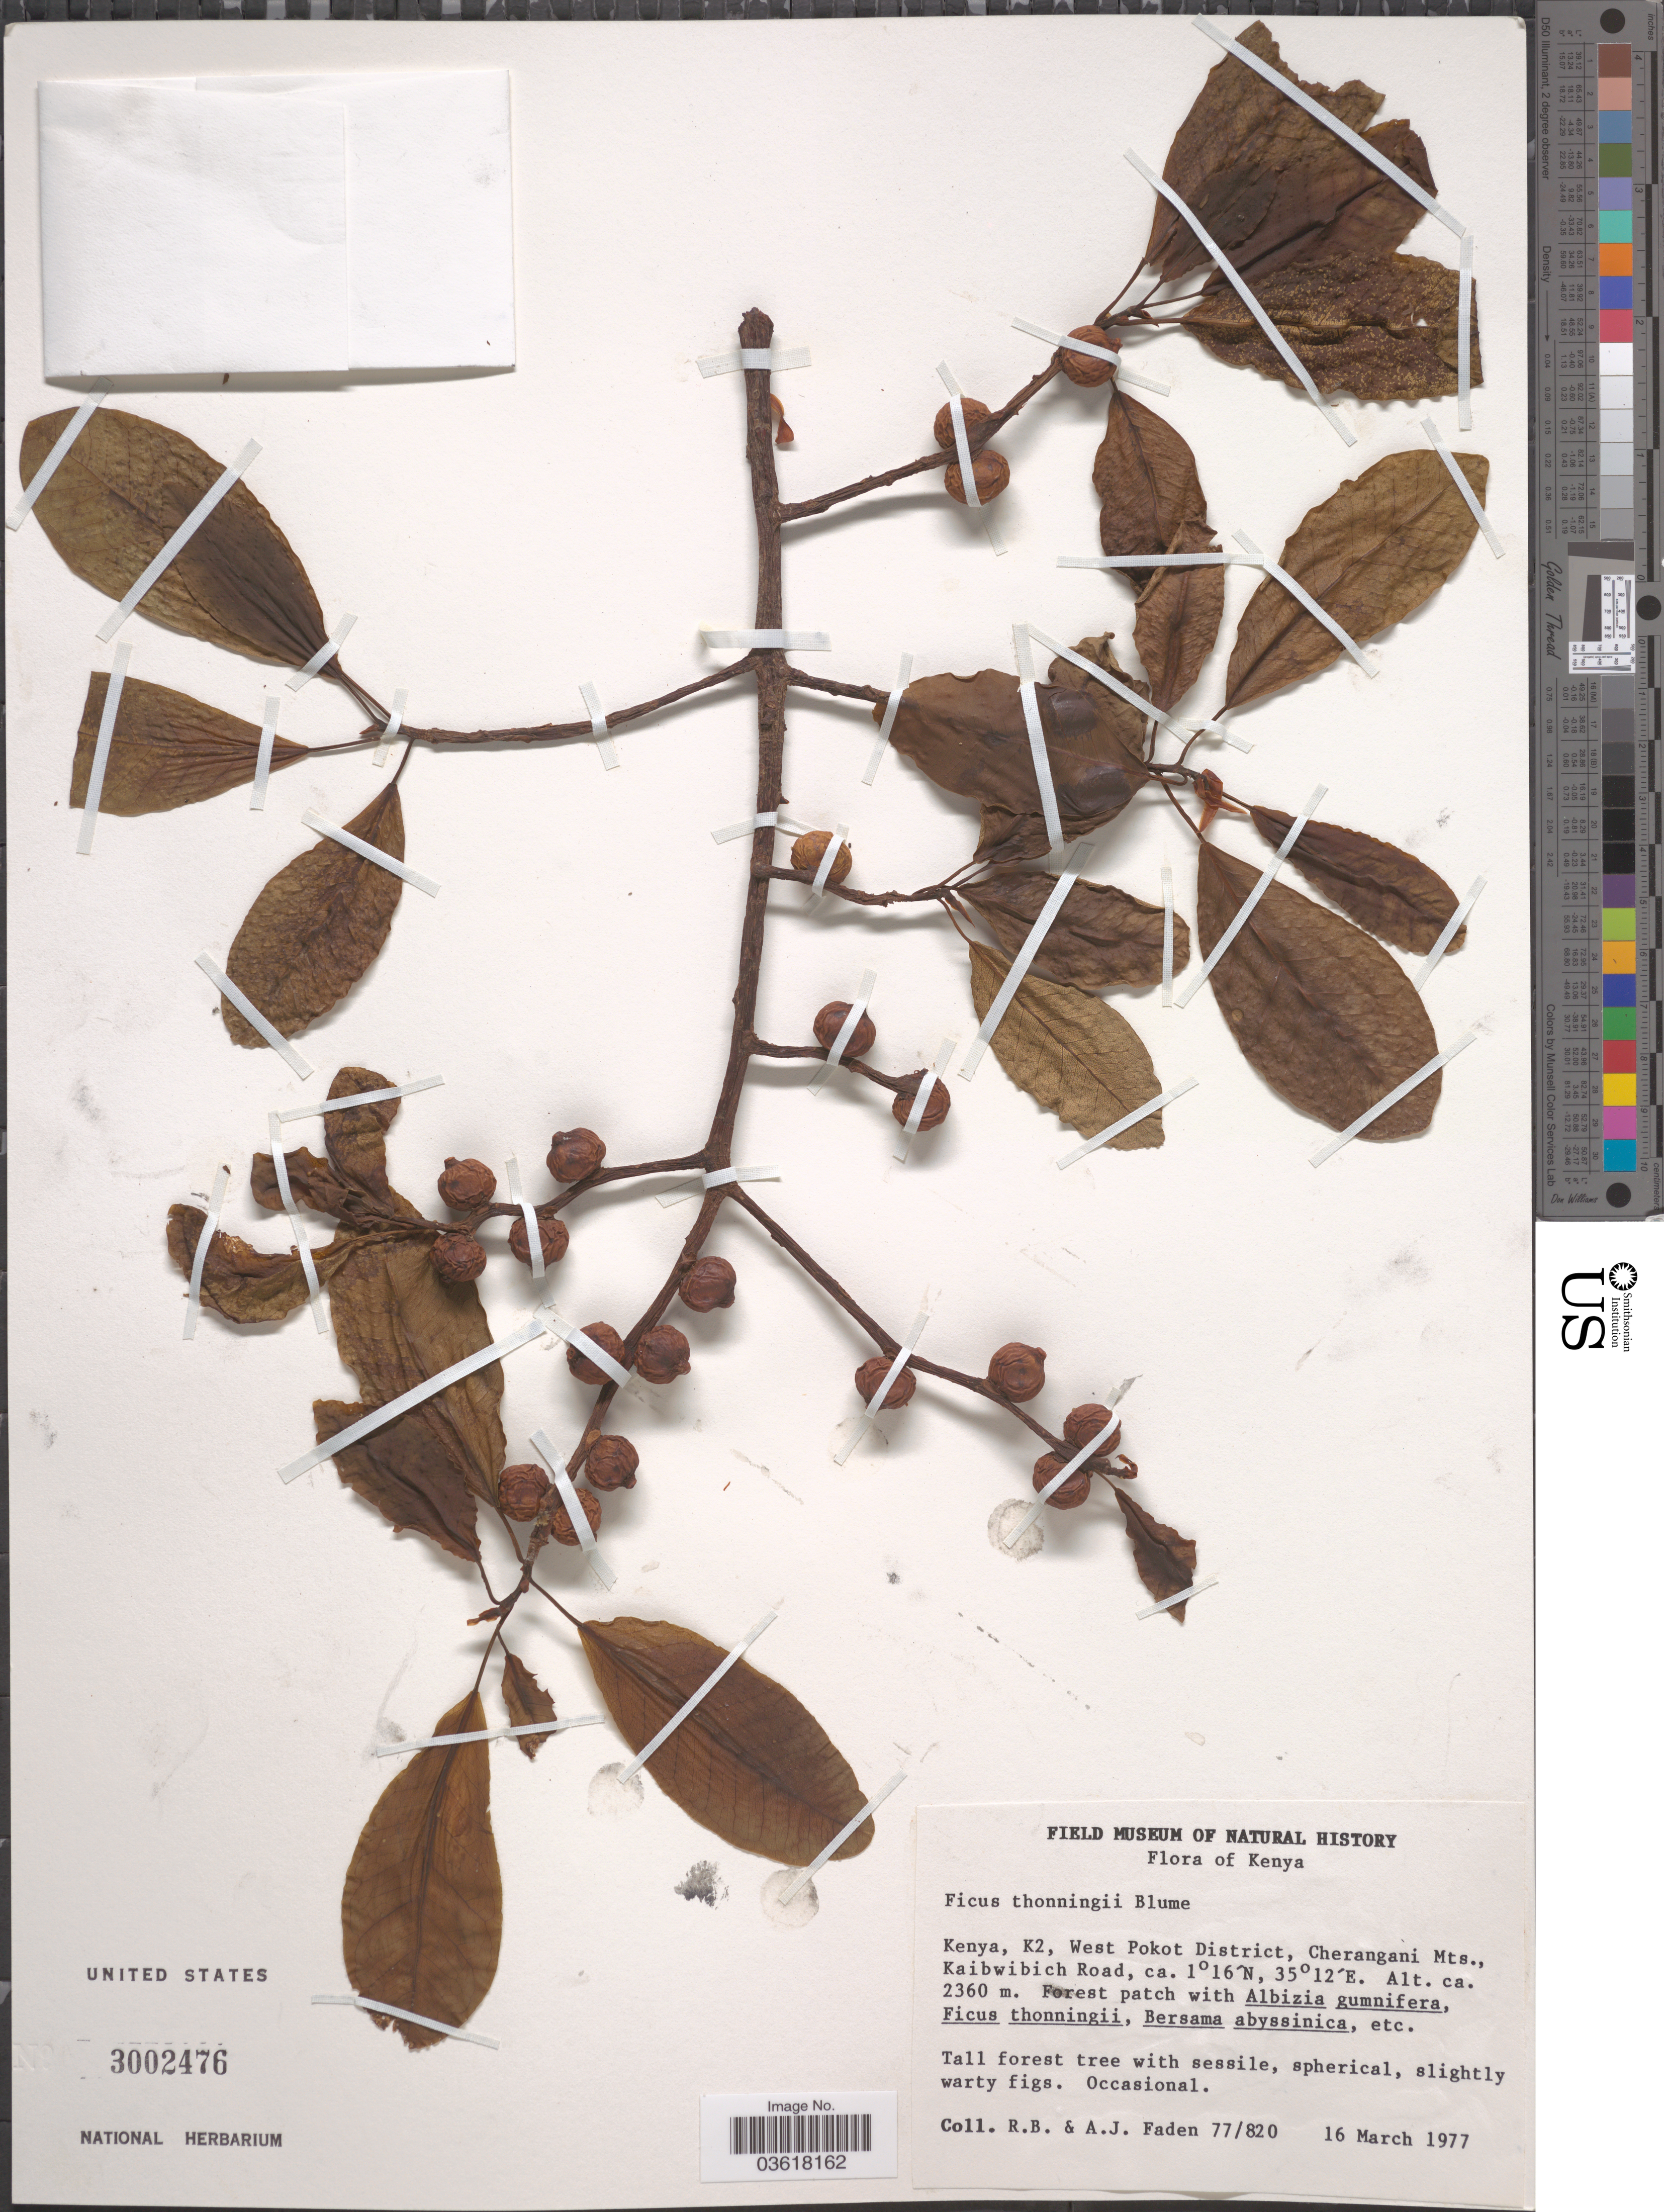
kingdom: Plantae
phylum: Tracheophyta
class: Magnoliopsida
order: Rosales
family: Moraceae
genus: Ficus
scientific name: Ficus thonningii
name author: Blume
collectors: R. B. Faden & A. J. Faden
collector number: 77/820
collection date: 1977-03-16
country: Kenya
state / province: West Pokot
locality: K2, West Pokot District, Cherangani Mts., Kaibwibich Road.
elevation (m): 2360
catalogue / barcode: US 3002476